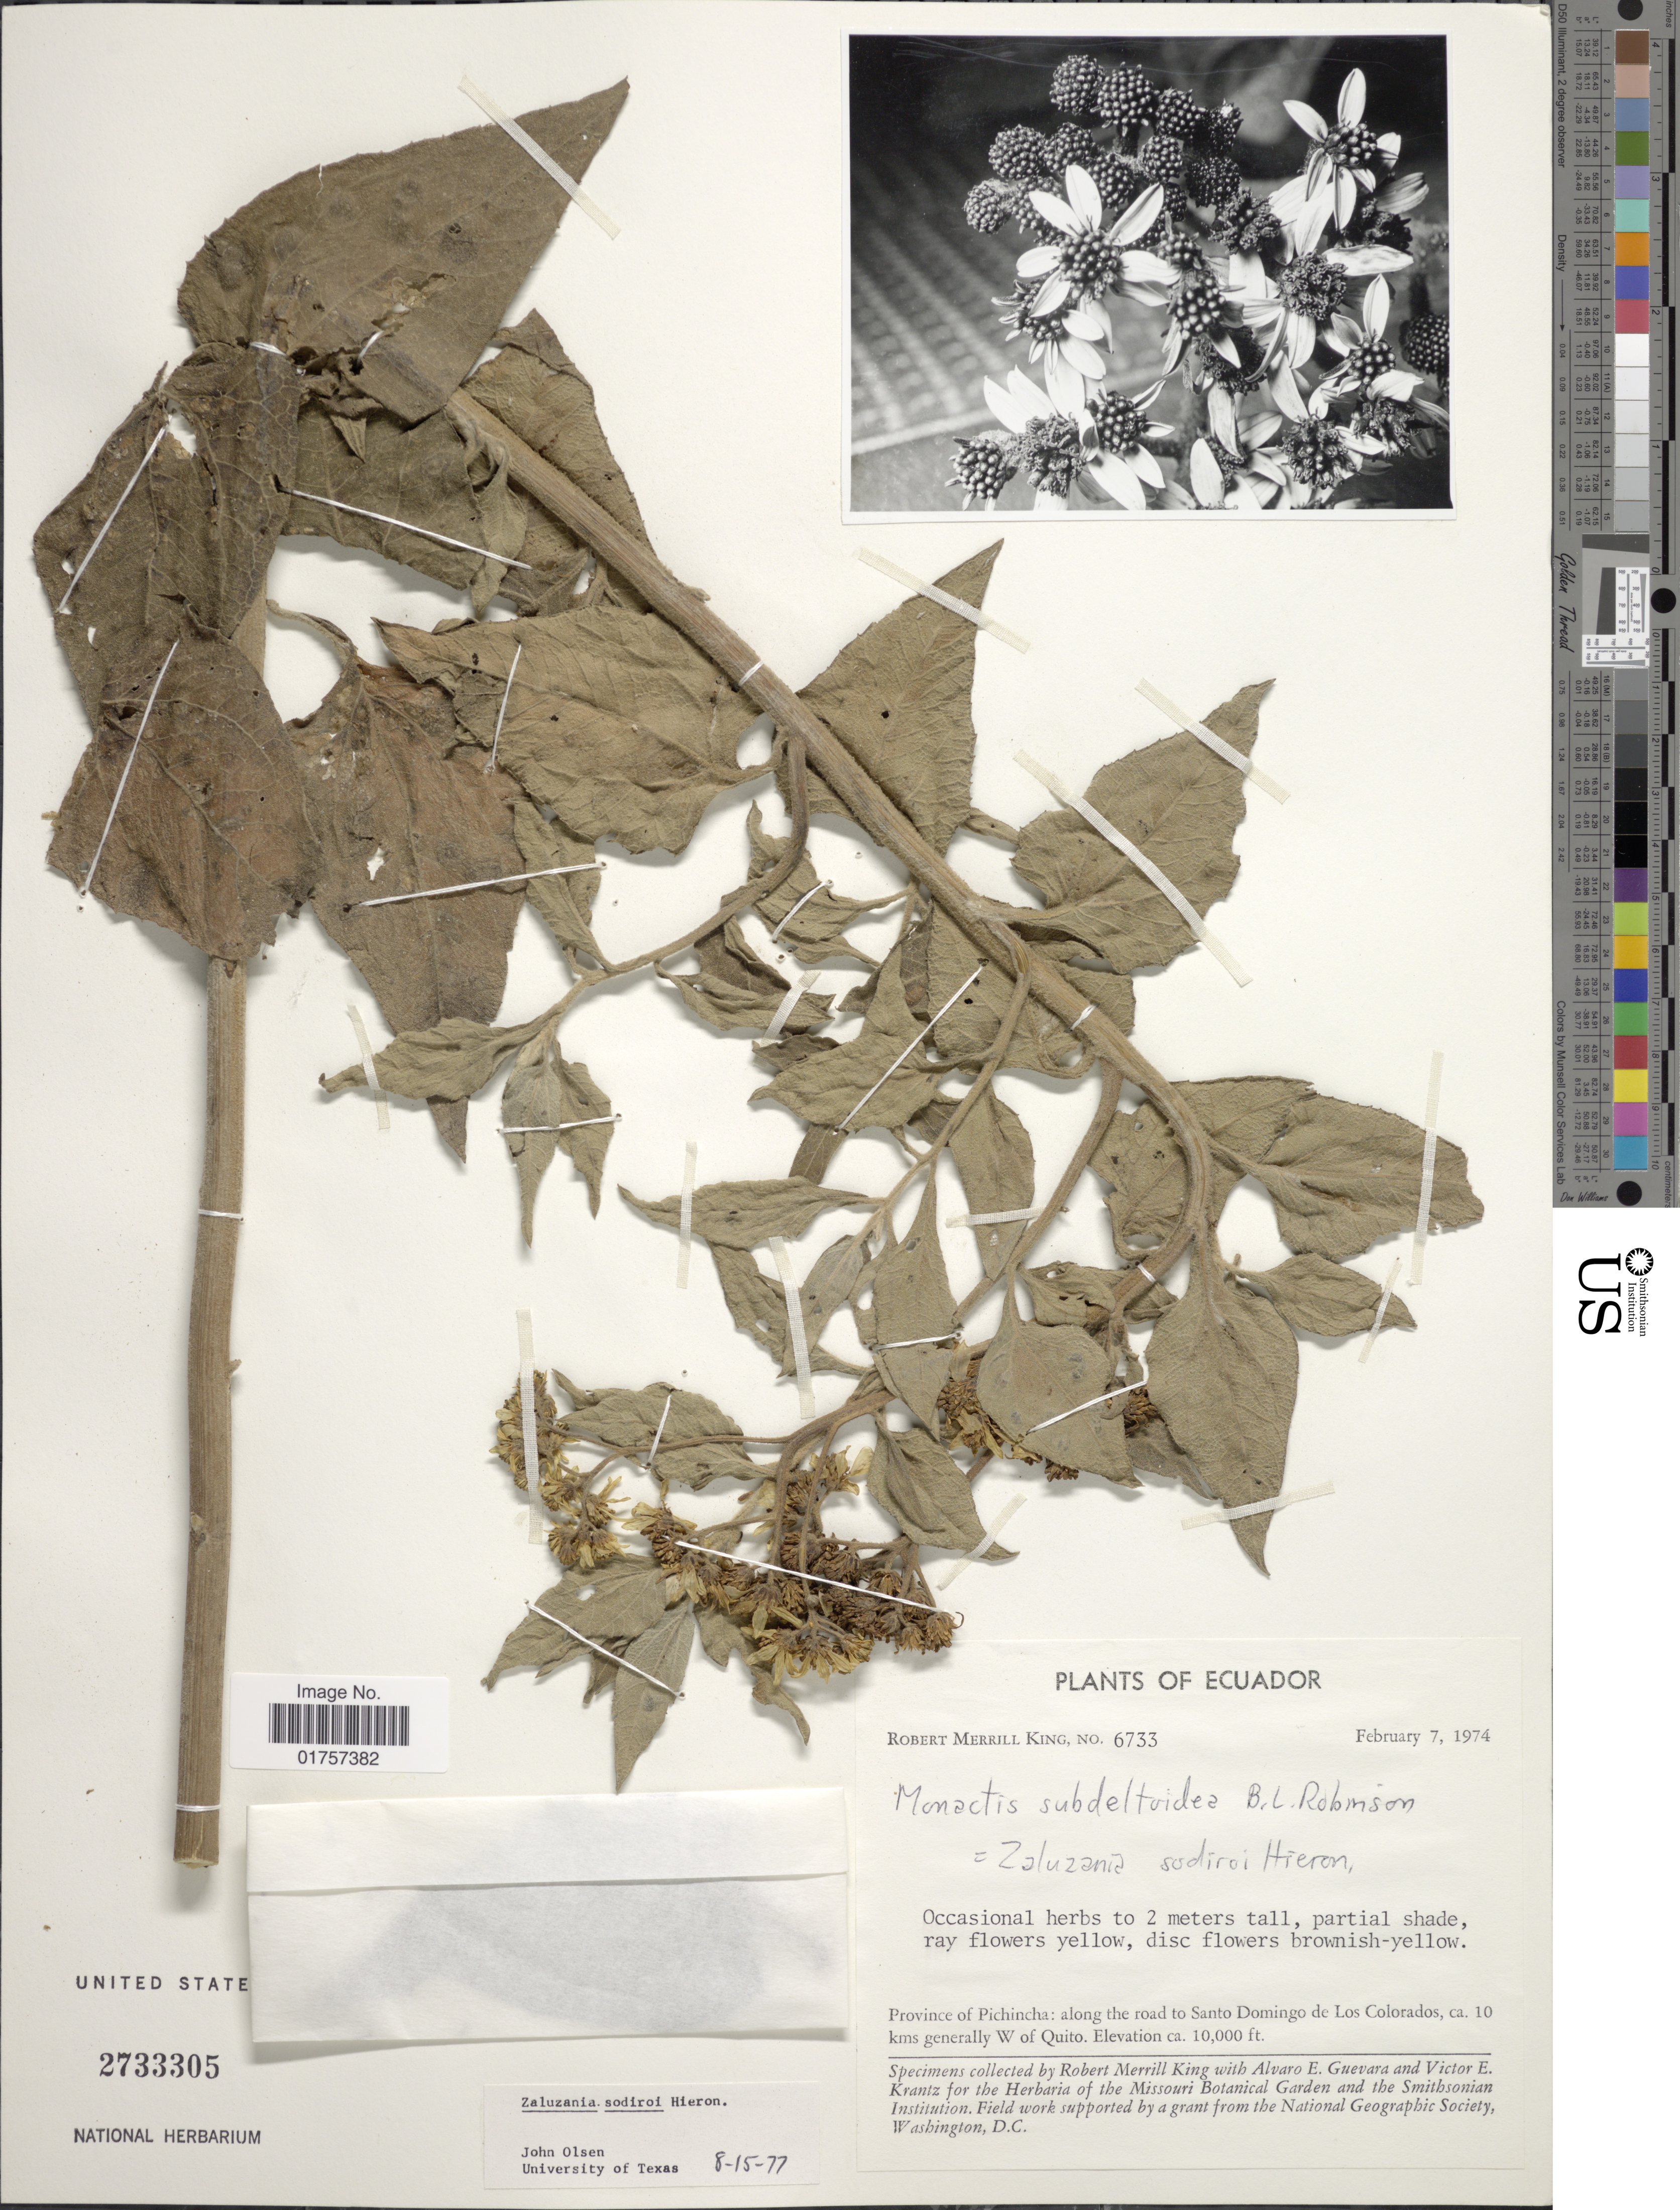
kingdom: Plantae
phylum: Tracheophyta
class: Magnoliopsida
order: Asterales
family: Asteraceae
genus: Kingianthus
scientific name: Kingianthus sodiroi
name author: (Hieron.) H. Rob.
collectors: R. M. King, A. E. Guevara & V. Krantz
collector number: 6733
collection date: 1974-02-07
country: Ecuador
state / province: Pichincha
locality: Along the road to Santo Domingo de Los Colorados, ca. 10 kms generally W of Quito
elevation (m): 3048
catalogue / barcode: US 2733305